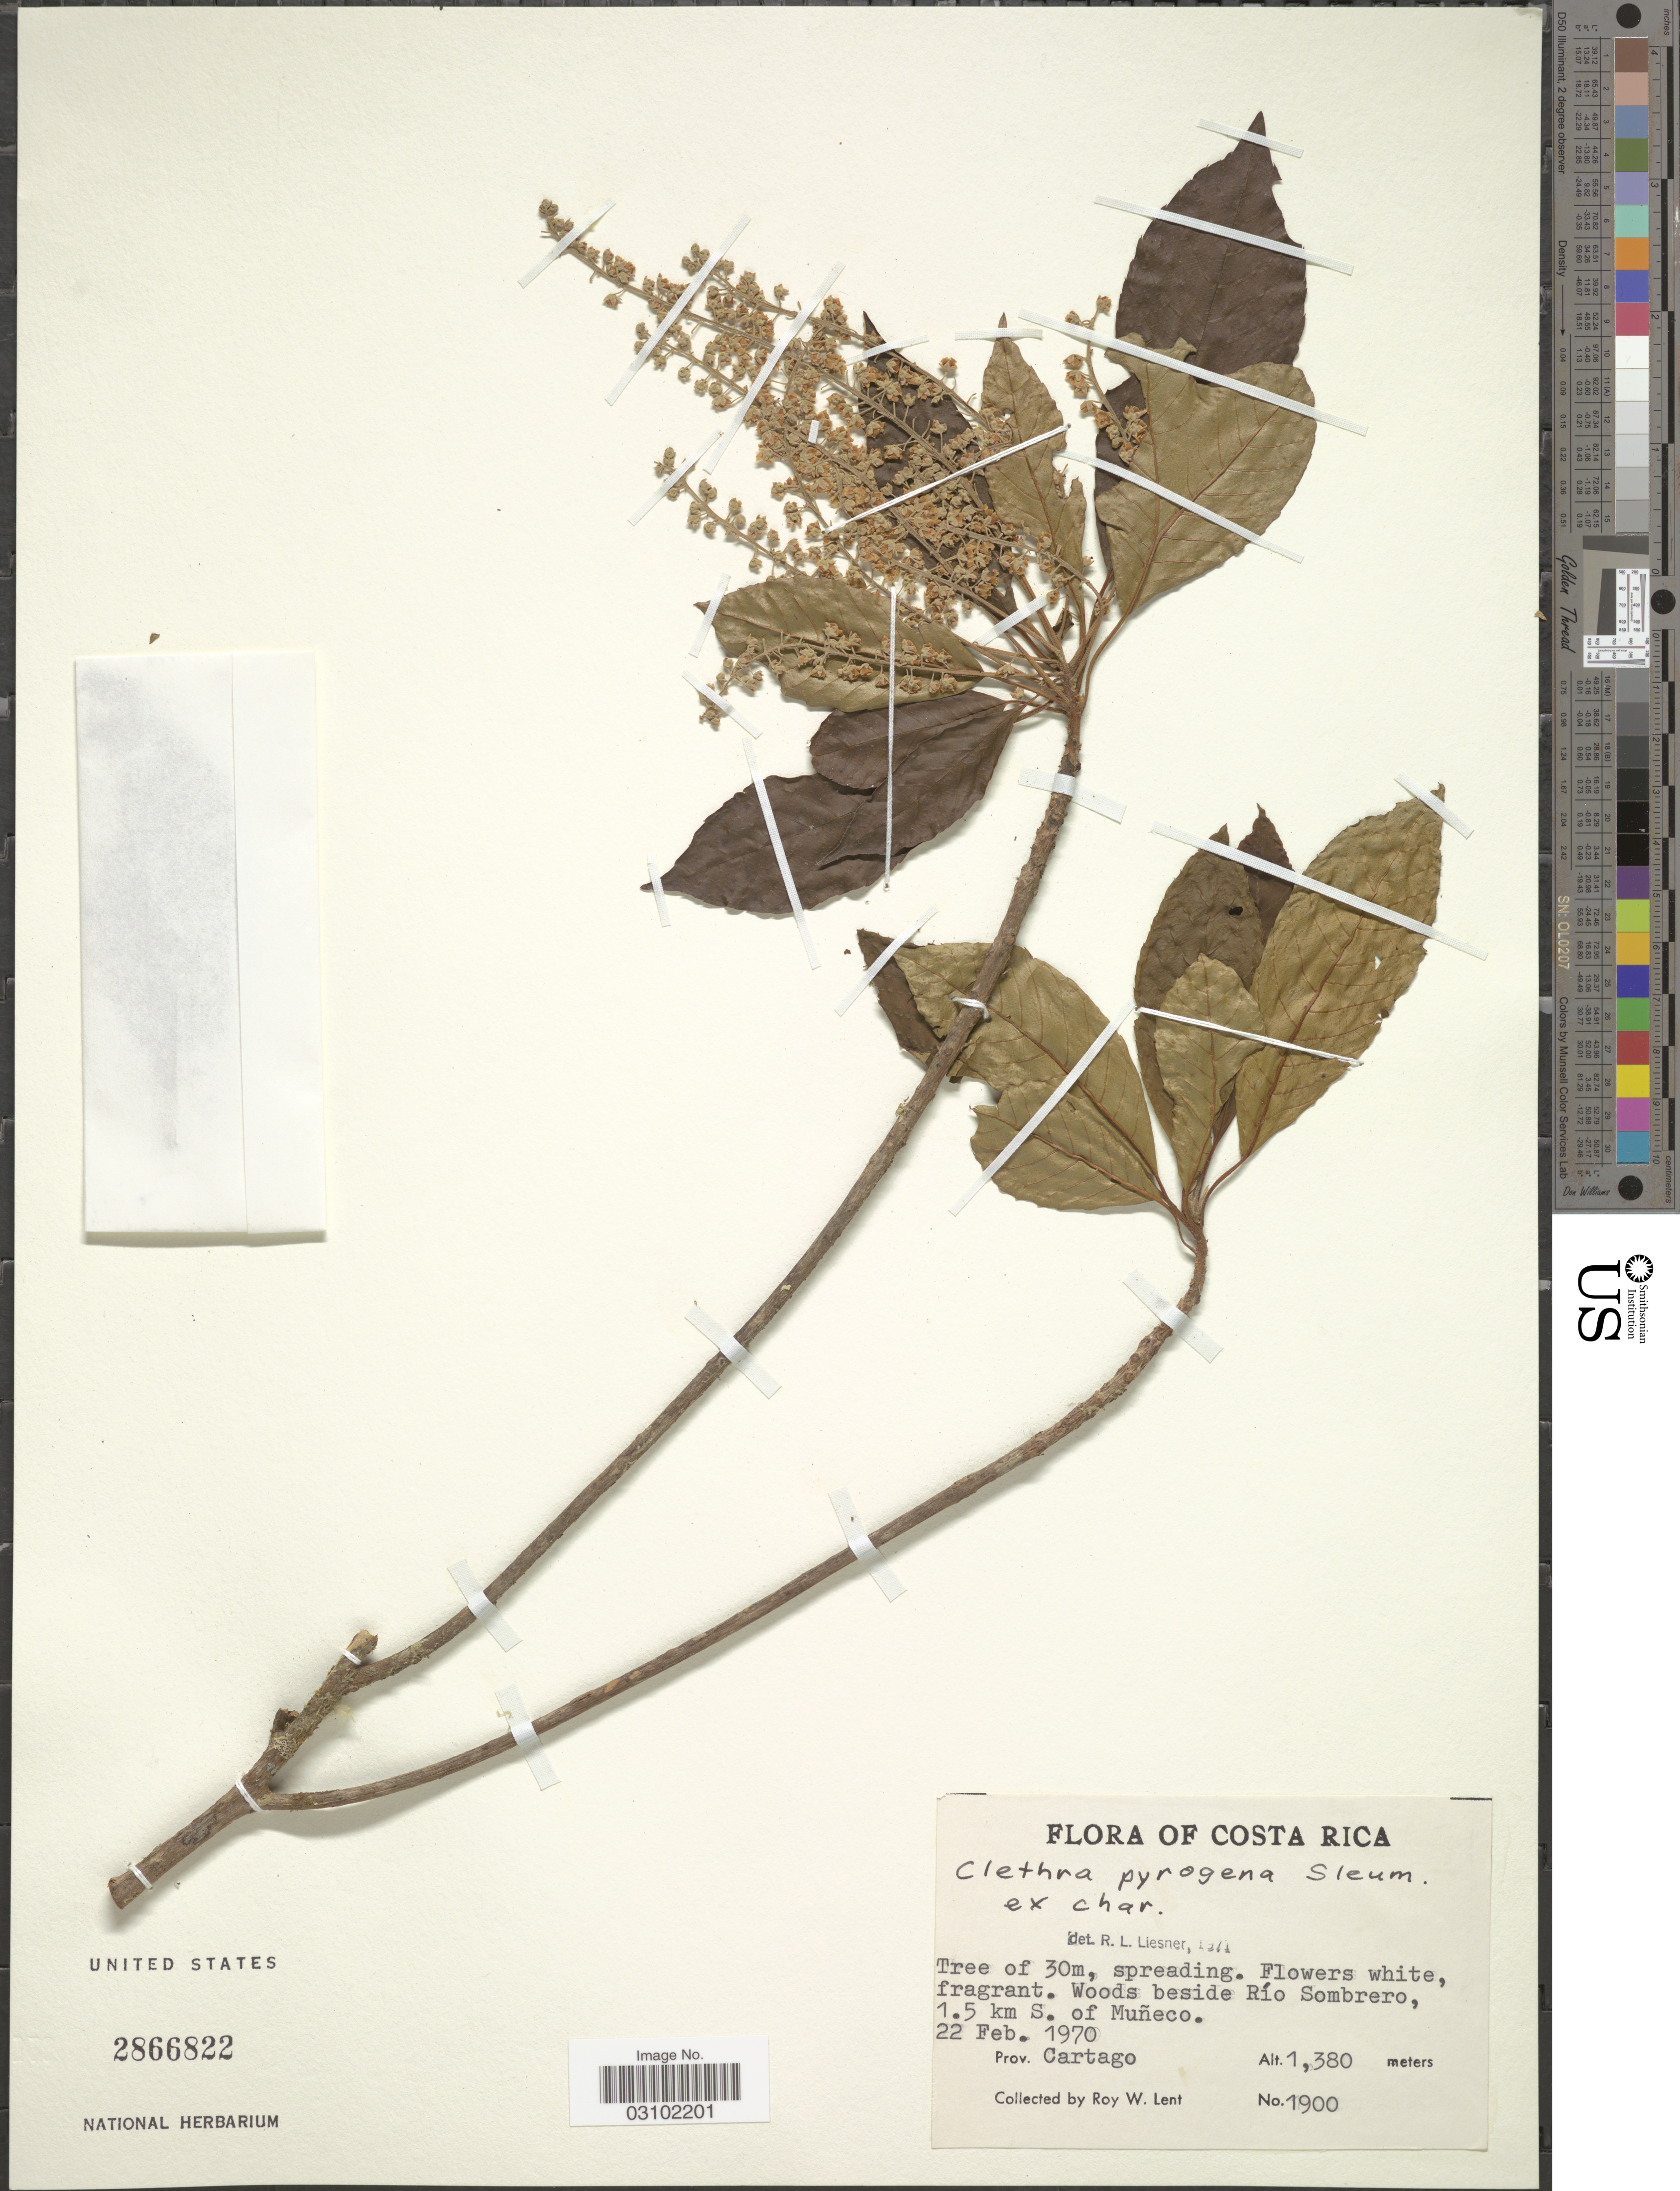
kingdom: Plantae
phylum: Tracheophyta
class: Magnoliopsida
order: Ericales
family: Clethraceae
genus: Clethra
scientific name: Clethra pyrogena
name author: Sleumer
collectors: R. W. Lent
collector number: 1900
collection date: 1970-02-22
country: Costa Rica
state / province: Cartago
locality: Woods beside Río Sombrero, 1.5 km S. of Muñeco.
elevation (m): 1380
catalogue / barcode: US 2866822